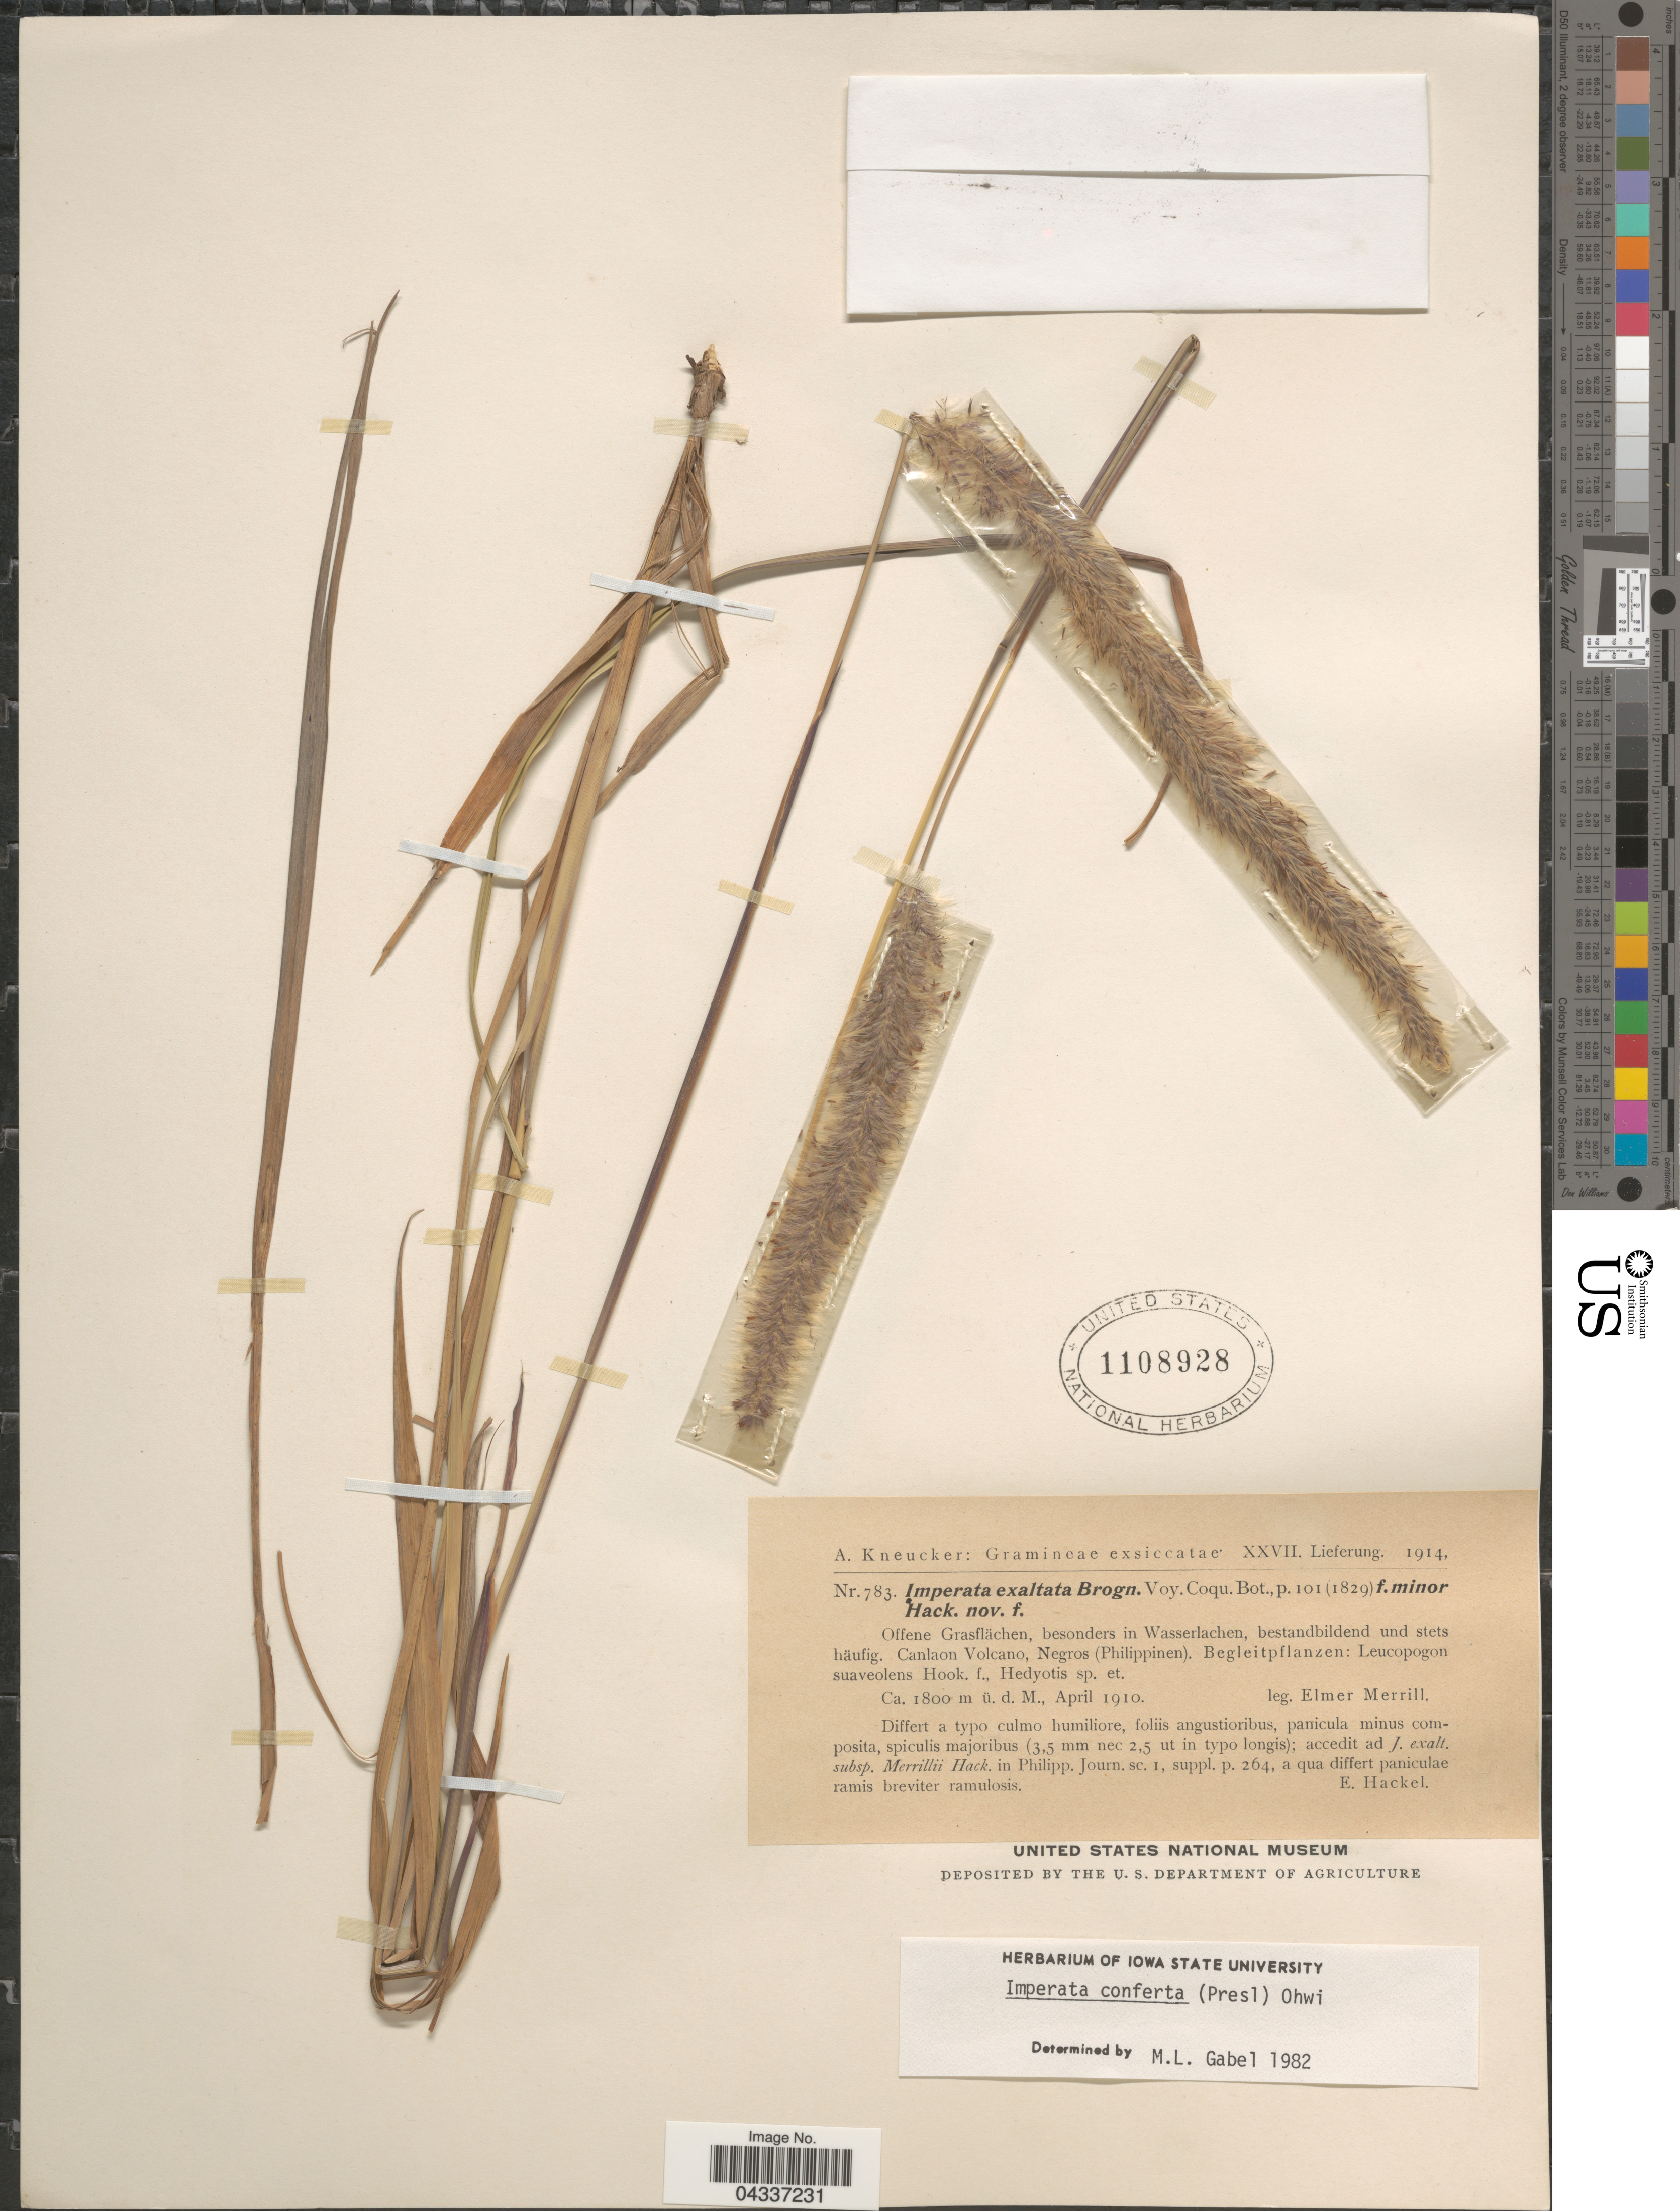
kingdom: Plantae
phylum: Tracheophyta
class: Liliopsida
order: Poales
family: Poaceae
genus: Imperata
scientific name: Imperata conferta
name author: (J. Presl) Ohwi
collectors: E. D. Merrill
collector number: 783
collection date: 1910-04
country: Philippines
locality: Offene Grasflächen, besonders in Wasserlachen, bestandbildend und stets häufig. Canlaon Volcano, Negros (Philippinen).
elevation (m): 1800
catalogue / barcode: US 1108928